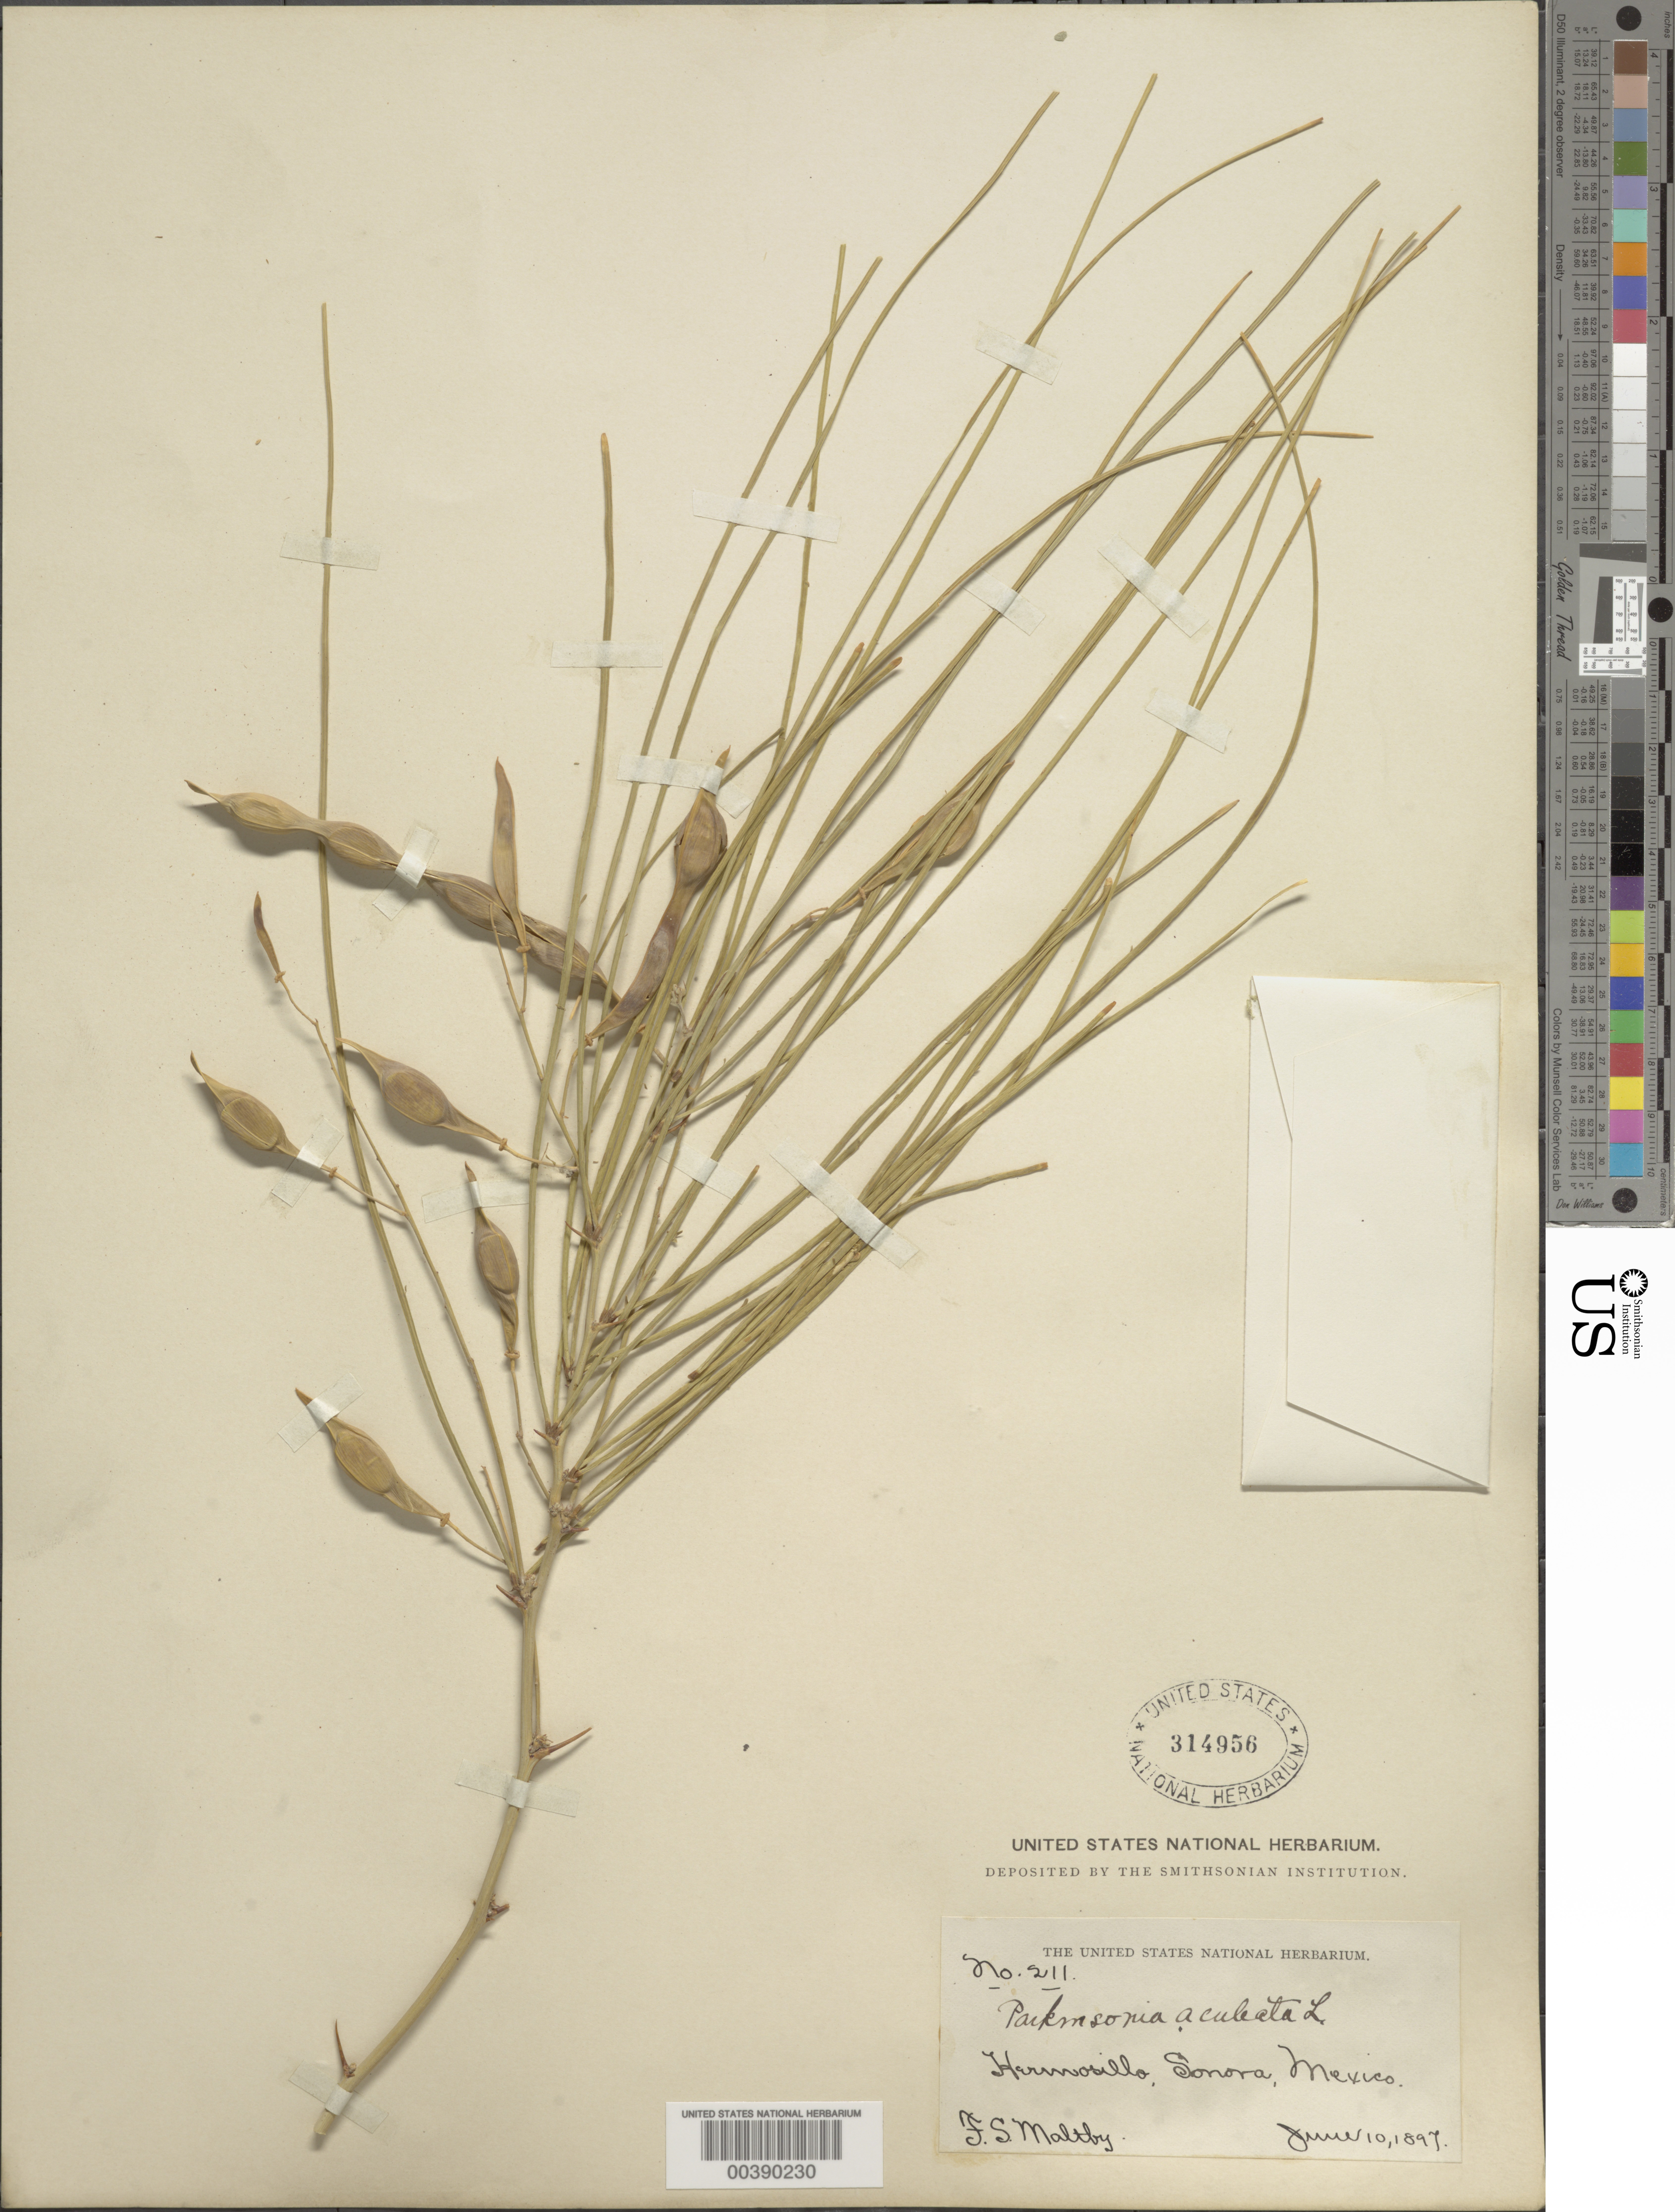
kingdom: Plantae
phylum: Tracheophyta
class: Magnoliopsida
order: Fabales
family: Fabaceae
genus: Parkinsonia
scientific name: Parkinsonia aculeata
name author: L.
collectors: T. S. Maltby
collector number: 211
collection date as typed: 10 Jun 1897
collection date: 1897-06-10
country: Mexico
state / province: Sonora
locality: Hermosillo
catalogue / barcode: US 314956